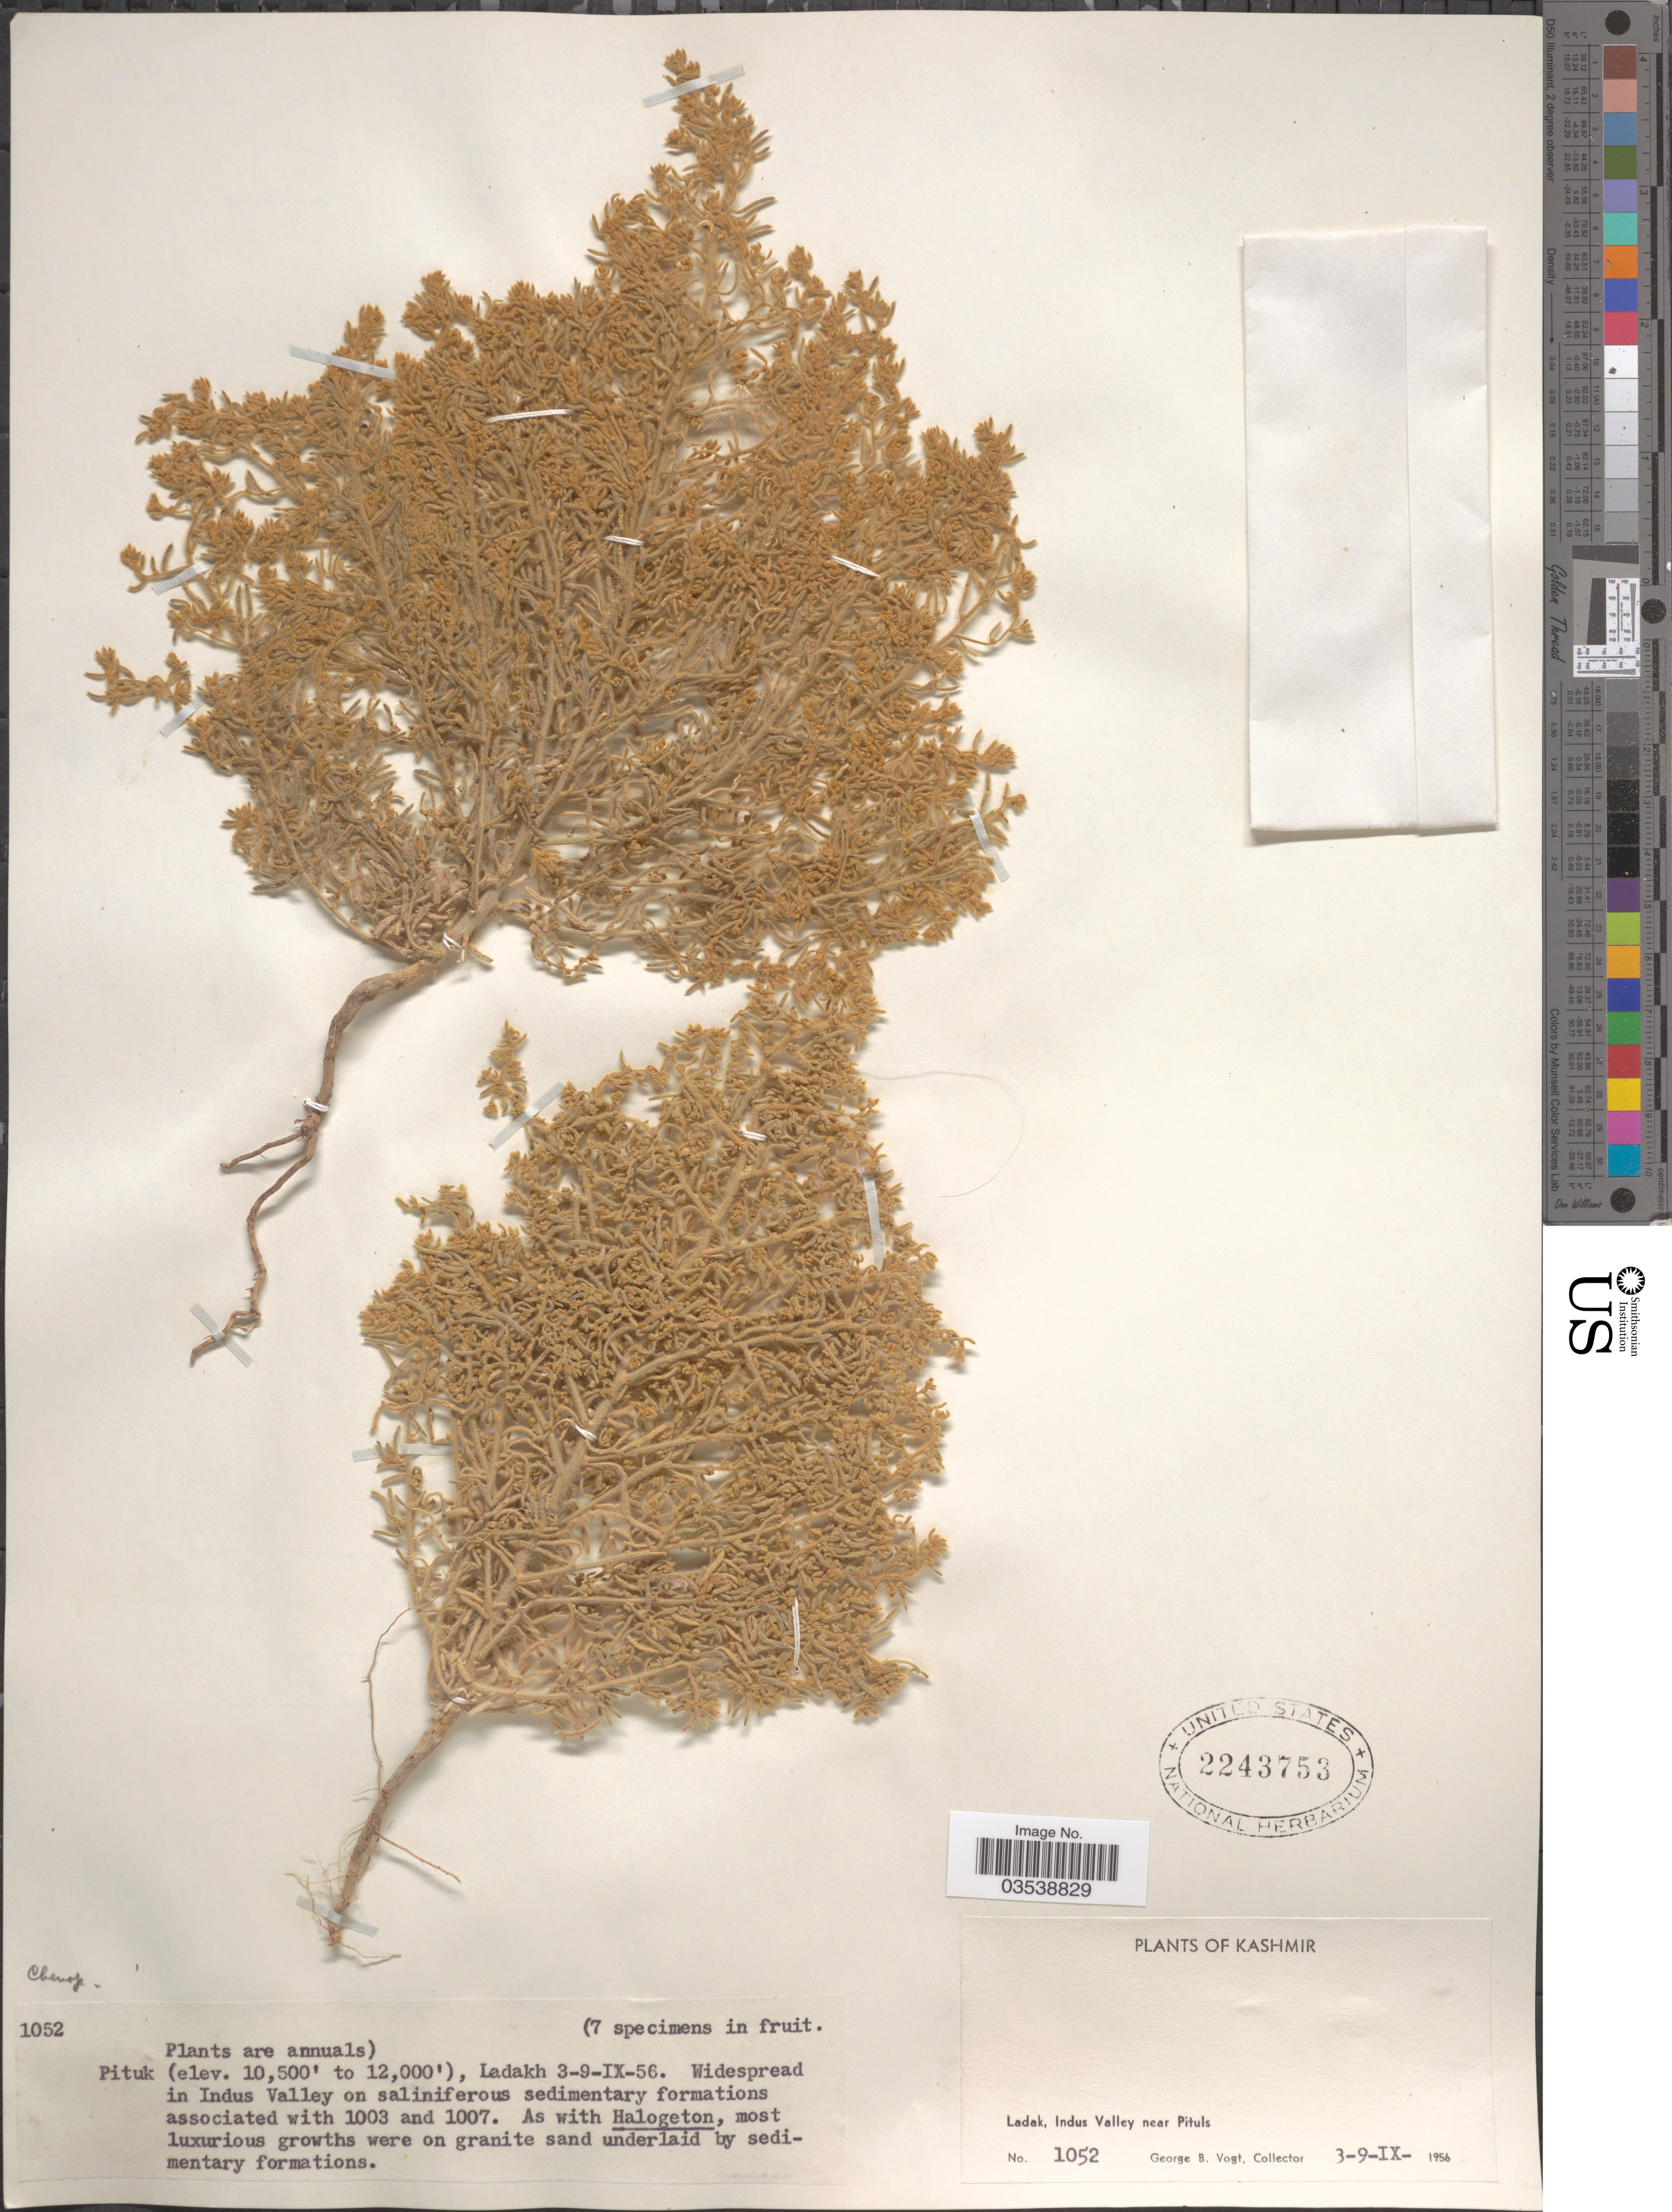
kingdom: Plantae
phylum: Tracheophyta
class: Magnoliopsida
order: Caryophyllales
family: Amaranthaceae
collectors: G. B. Vogt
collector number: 1052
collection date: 1956-09-03/1956-09-09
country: India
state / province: Ladakh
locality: Kashmir. Ladak, Indus Valley near Pituls. Pituk.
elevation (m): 3200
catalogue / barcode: US 2243753